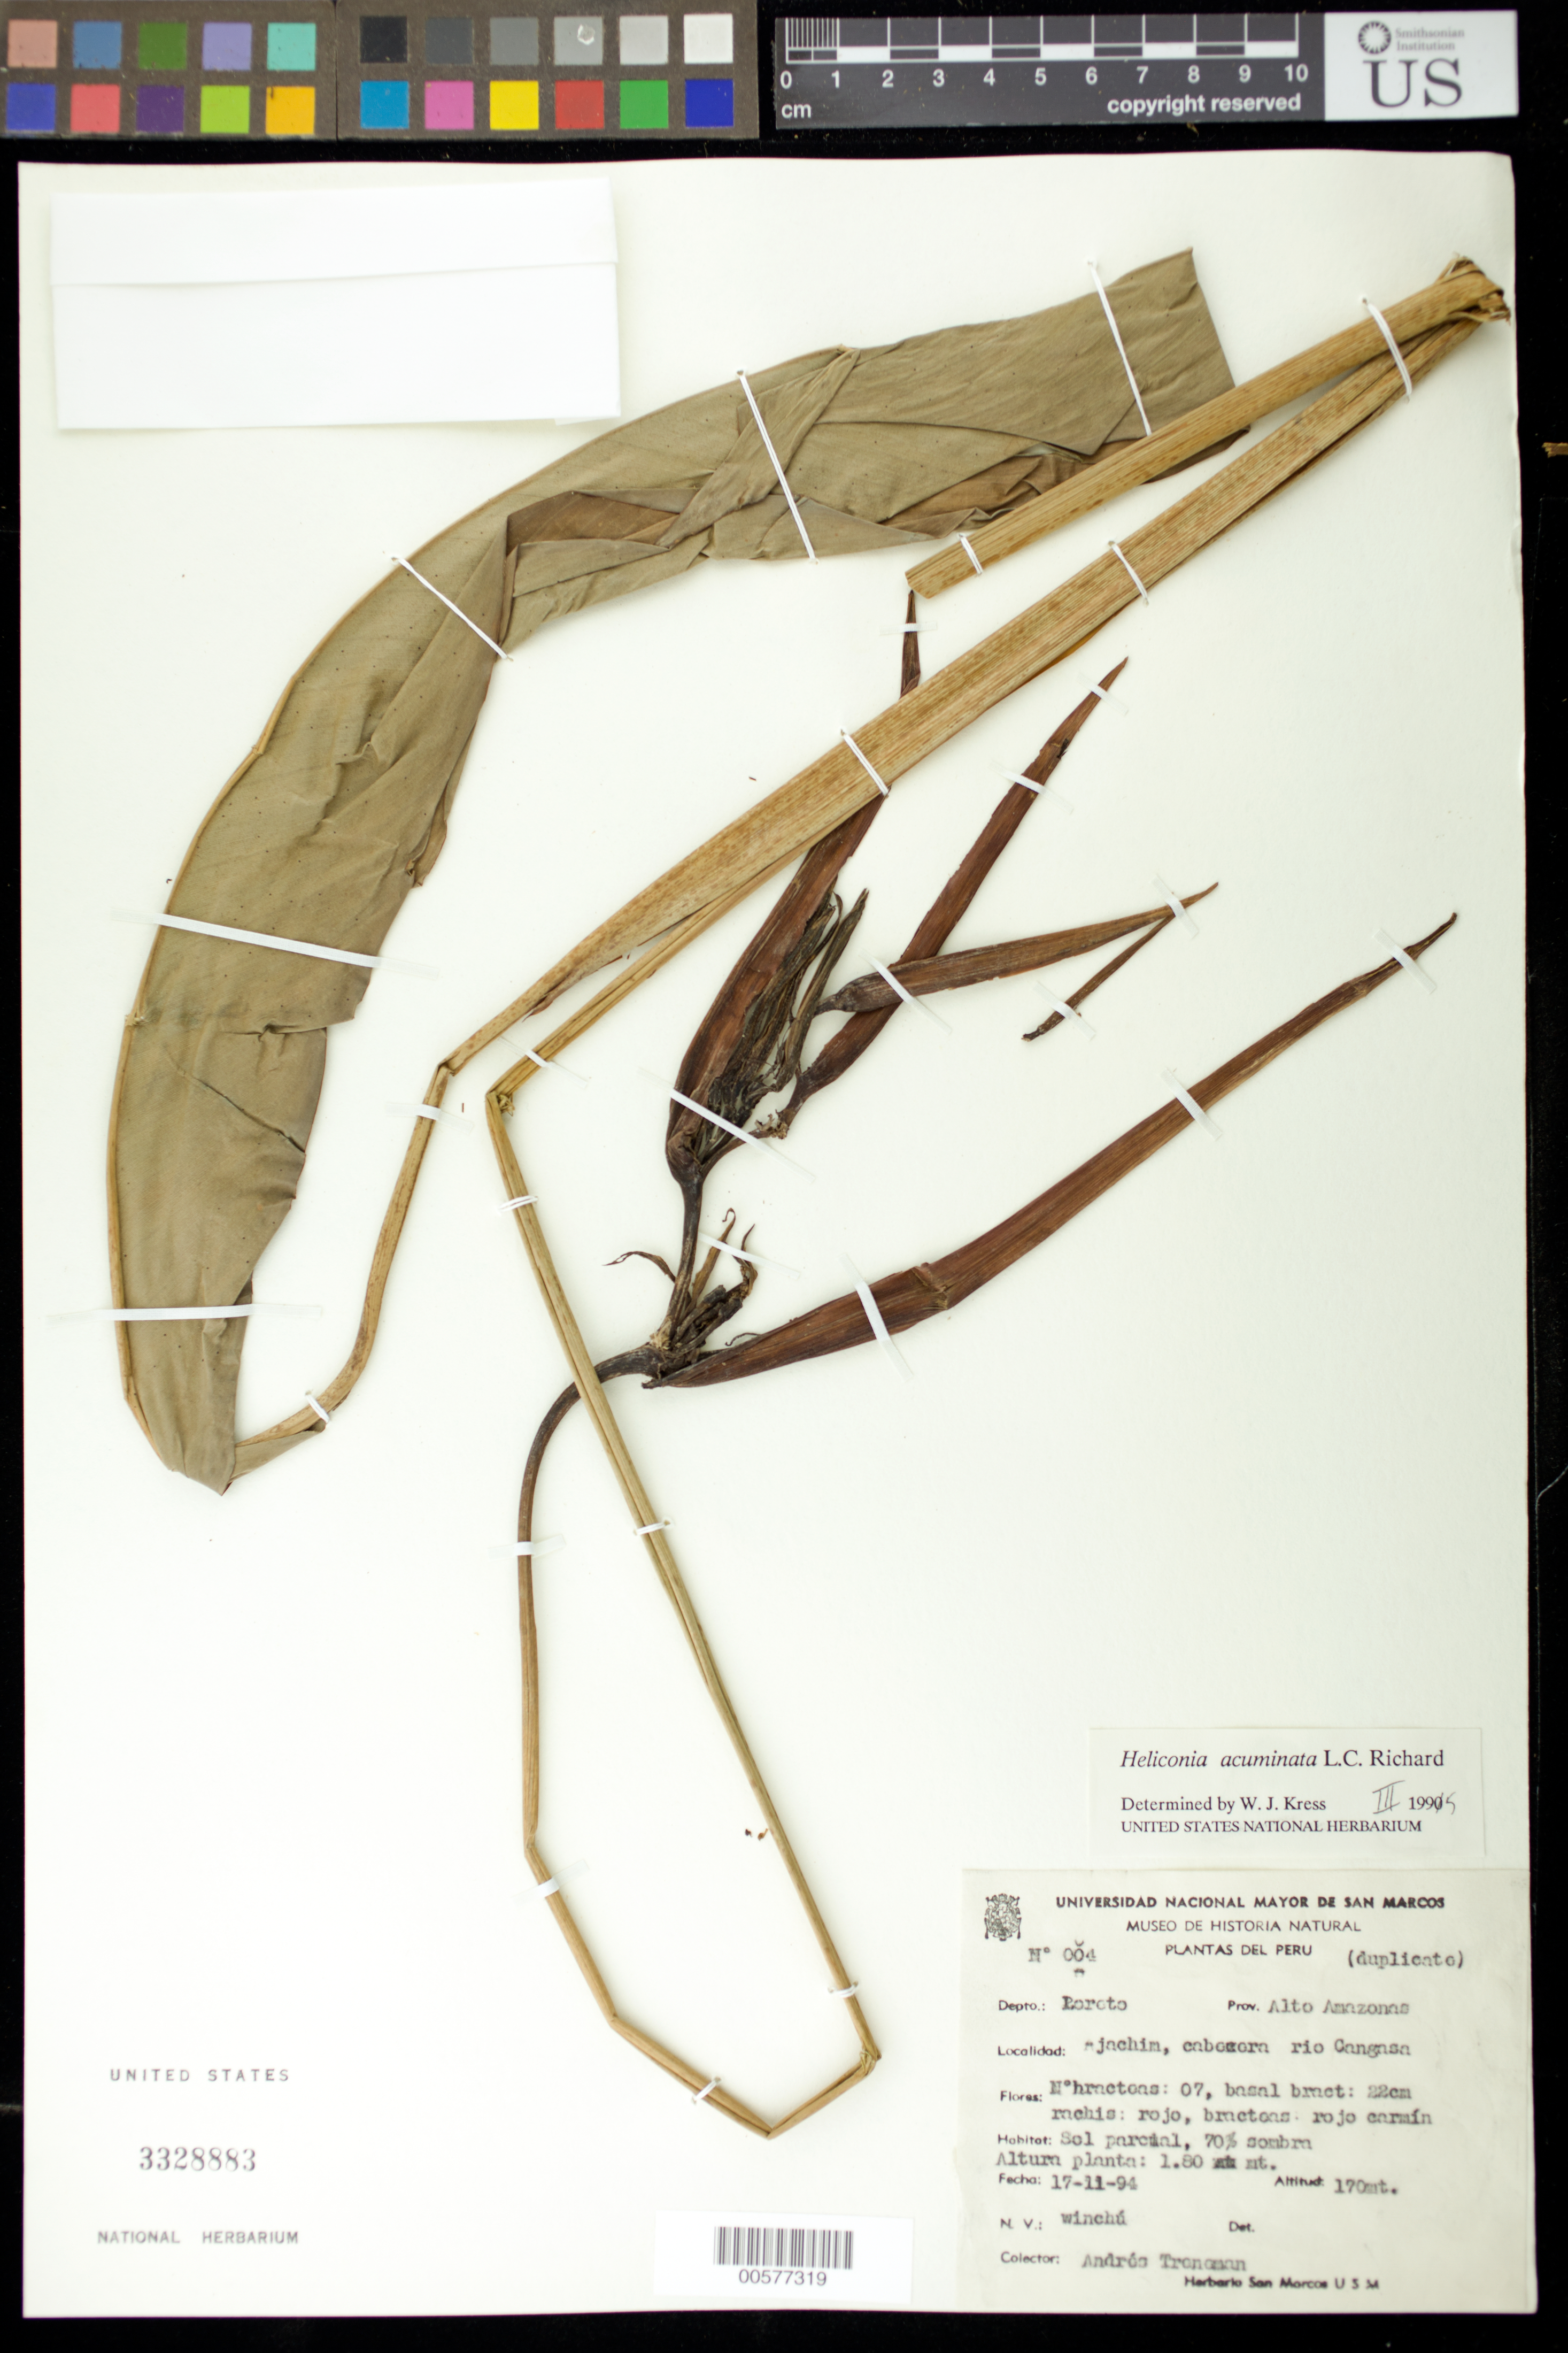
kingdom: Plantae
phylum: Tracheophyta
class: Liliopsida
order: Zingiberales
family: Heliconiaceae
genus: Heliconia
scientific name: Heliconia acuminata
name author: A. Rich.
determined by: Kress, W. J., (US), Smithsonian Institution - National Museum of Natural History (UNITED STATES)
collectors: A. Tronoman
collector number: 004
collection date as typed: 17 Nov 1994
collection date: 1994-11-17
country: Peru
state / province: Loreto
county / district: Alto Amazonas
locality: Ajachim, cabocora Rio Cangasa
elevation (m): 170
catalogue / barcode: US 3328883